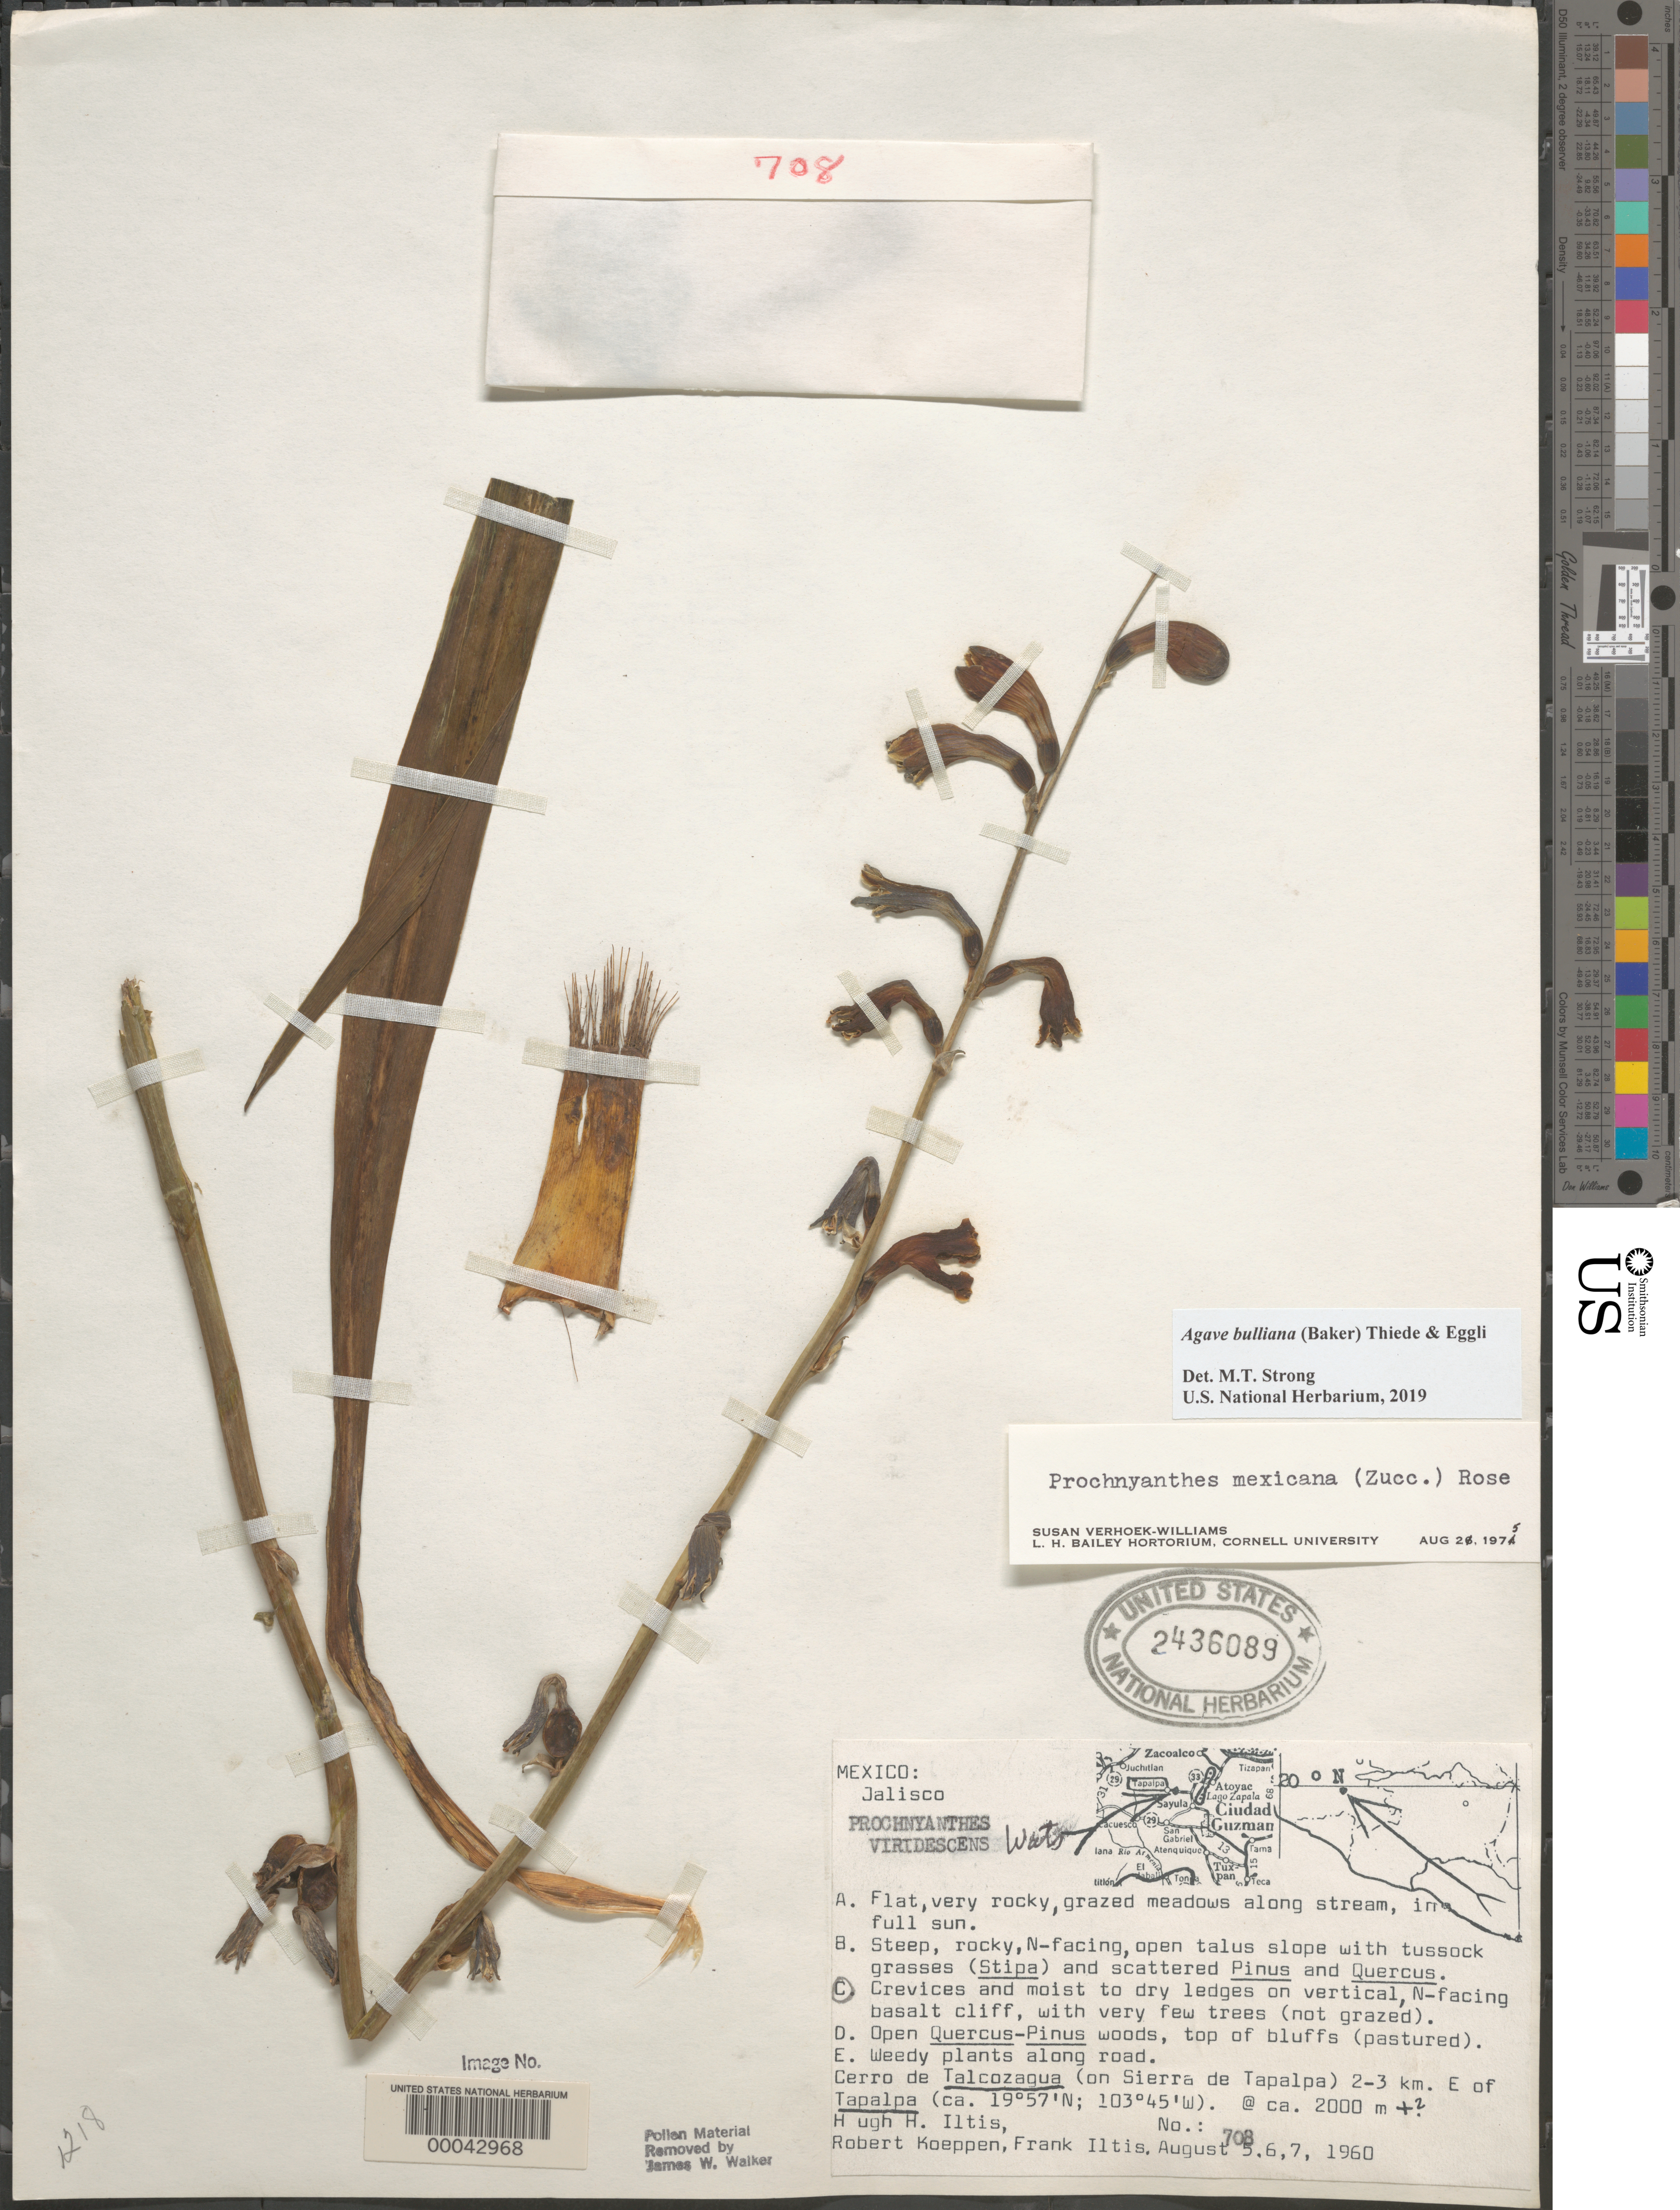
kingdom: Plantae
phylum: Tracheophyta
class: Liliopsida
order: Asparagales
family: Asparagaceae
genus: Agave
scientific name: Agave bulliana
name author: (Baker) Thiede & Eggli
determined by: Strong, Mark T., (BOT), Smithsonian Institution - National Museum of Natural History (UNITED STATES)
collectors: H. H. Iltis, R. C. Koeppen & F. S. Iltis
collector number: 708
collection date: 1960-08-05/1960-08-07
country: Mexico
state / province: Jalisco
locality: Cerro de Talcozagua (on Sierra de Tapalpa) 2 km. E of Tapalpa.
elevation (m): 2000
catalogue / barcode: US 2436089